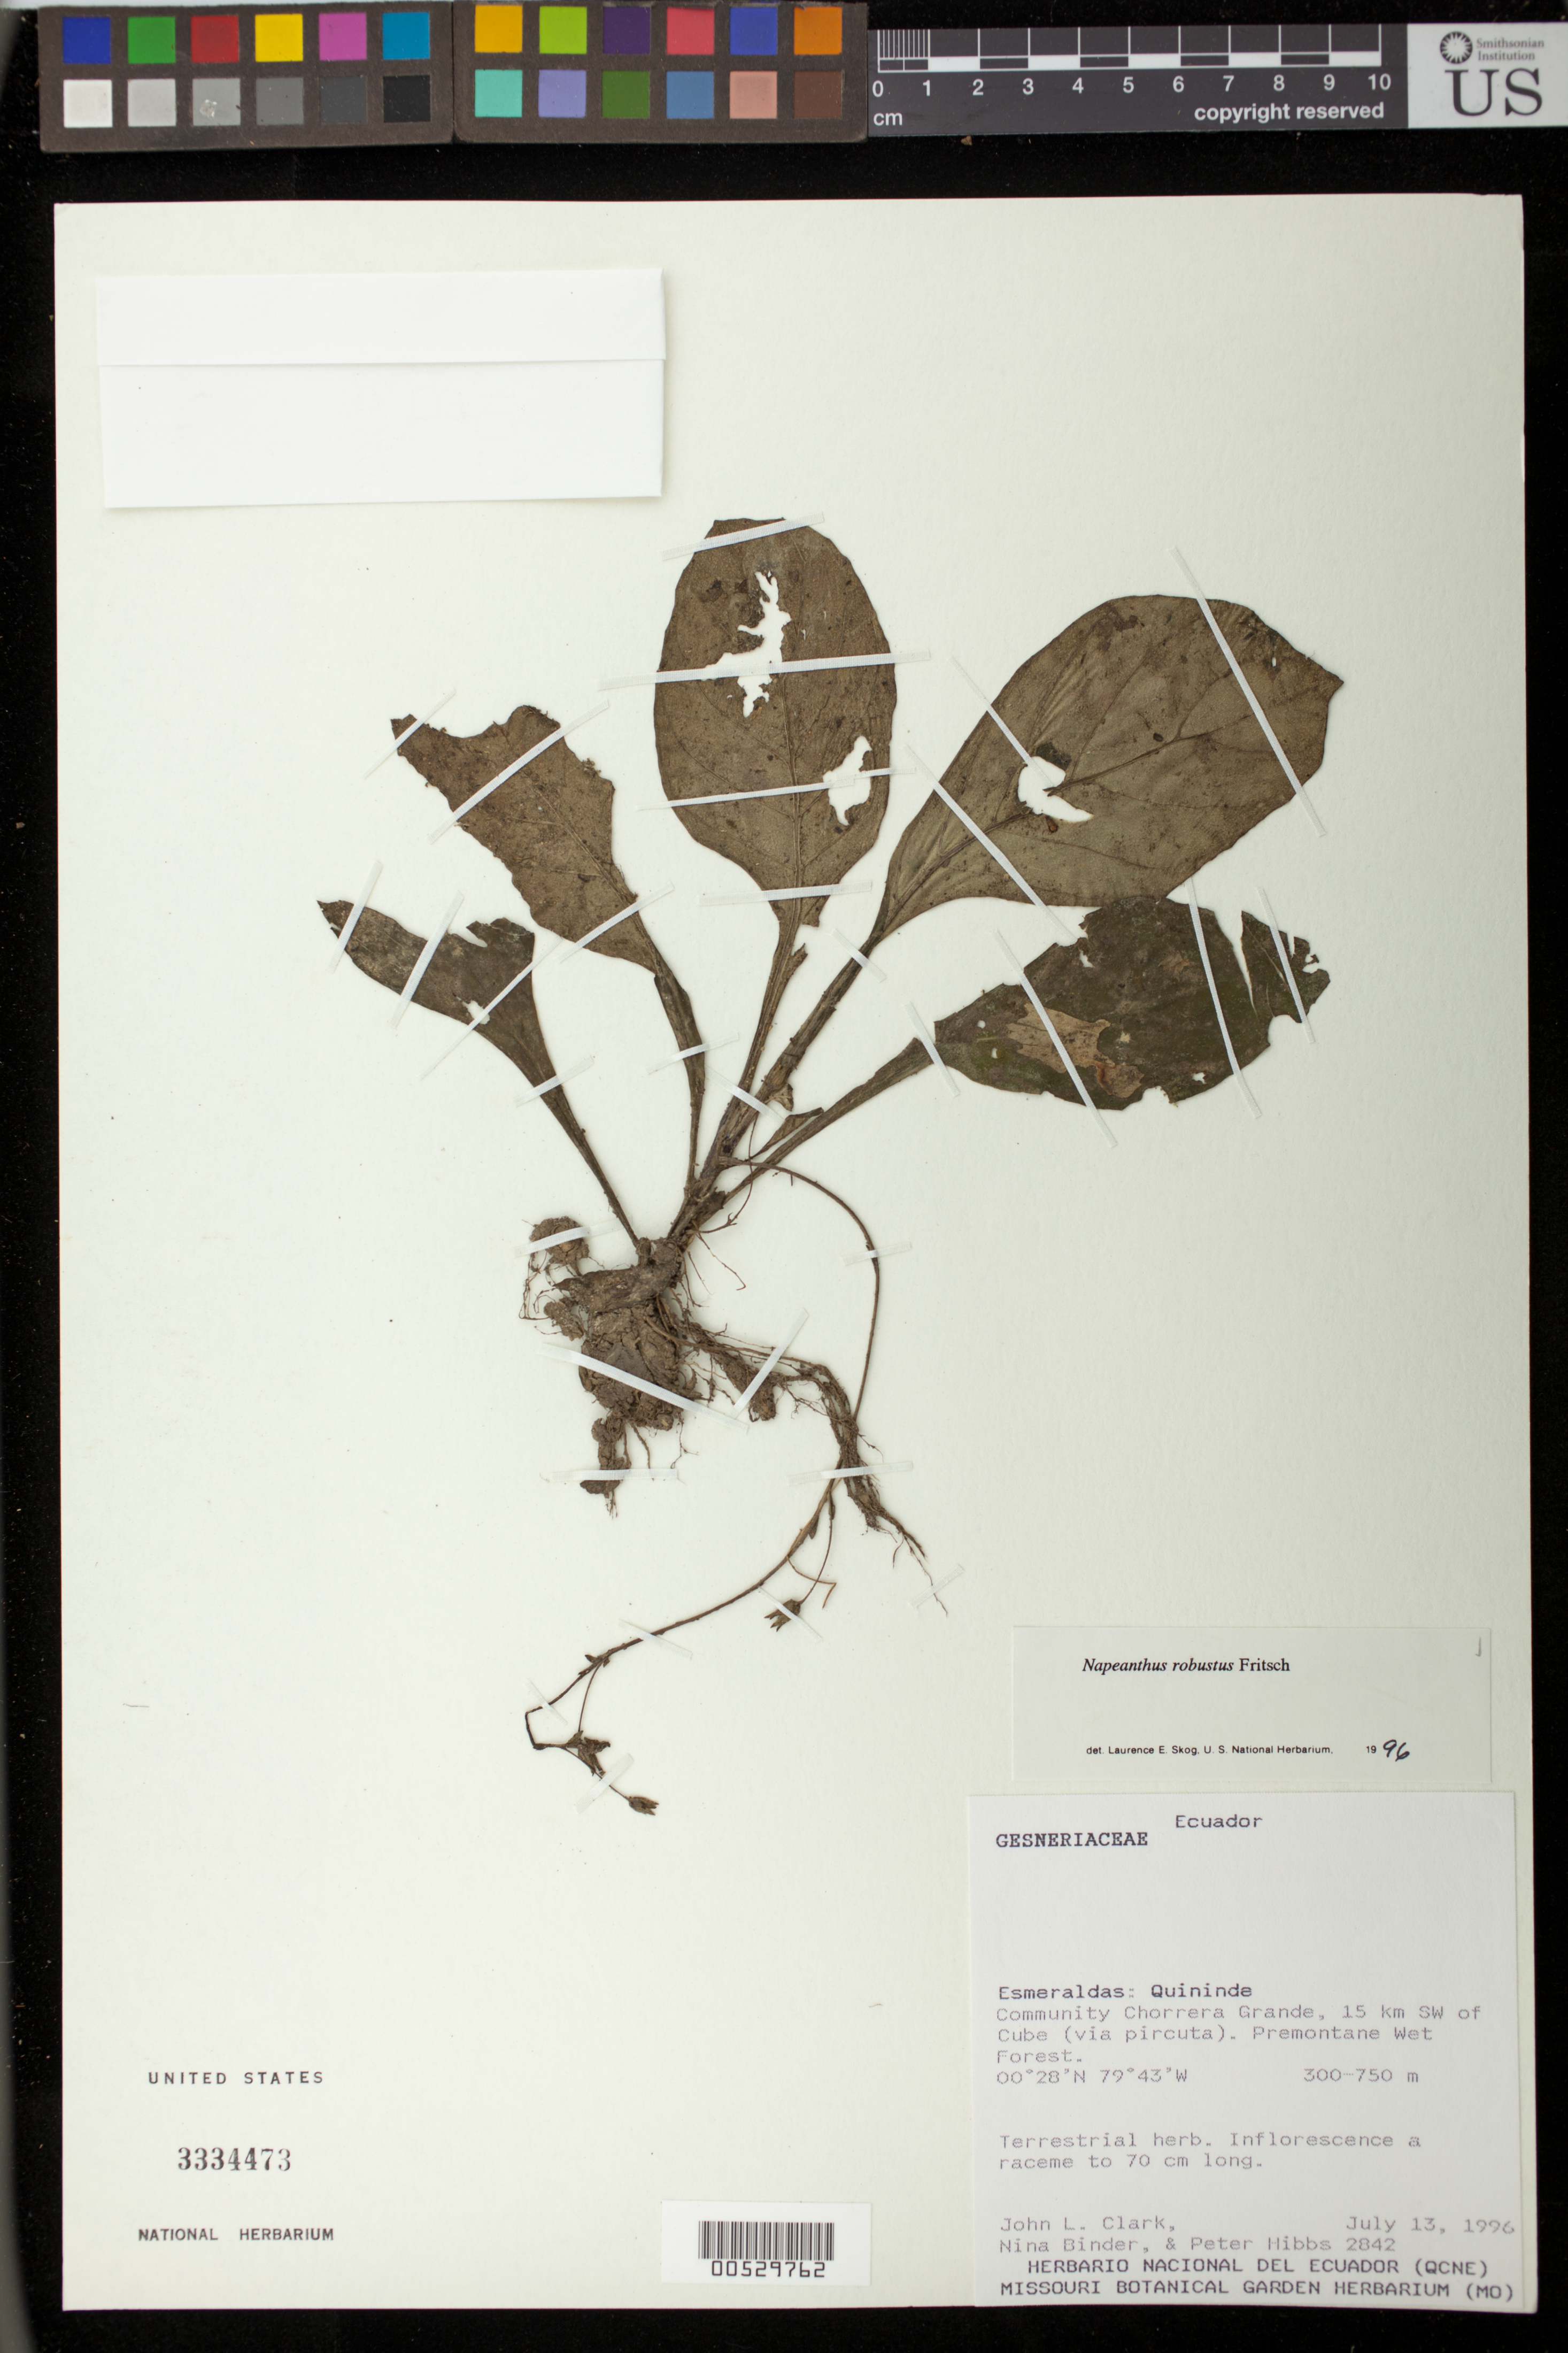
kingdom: Plantae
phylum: Tracheophyta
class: Magnoliopsida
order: Lamiales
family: Gesneriaceae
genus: Napeanthus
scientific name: Napeanthus robustus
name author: Fritsch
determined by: Skog, Laurence E.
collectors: J. L. Clark, N. Binder & P. Hibbs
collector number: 2842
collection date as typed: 13 Jul 1996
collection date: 1996-07-13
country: Ecuador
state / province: Esmeraldas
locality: Quininde, community Chorrera Grande, 15 km SW of Cube (via pircuta)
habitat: Premontane wet forest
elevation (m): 300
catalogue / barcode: US 3334473